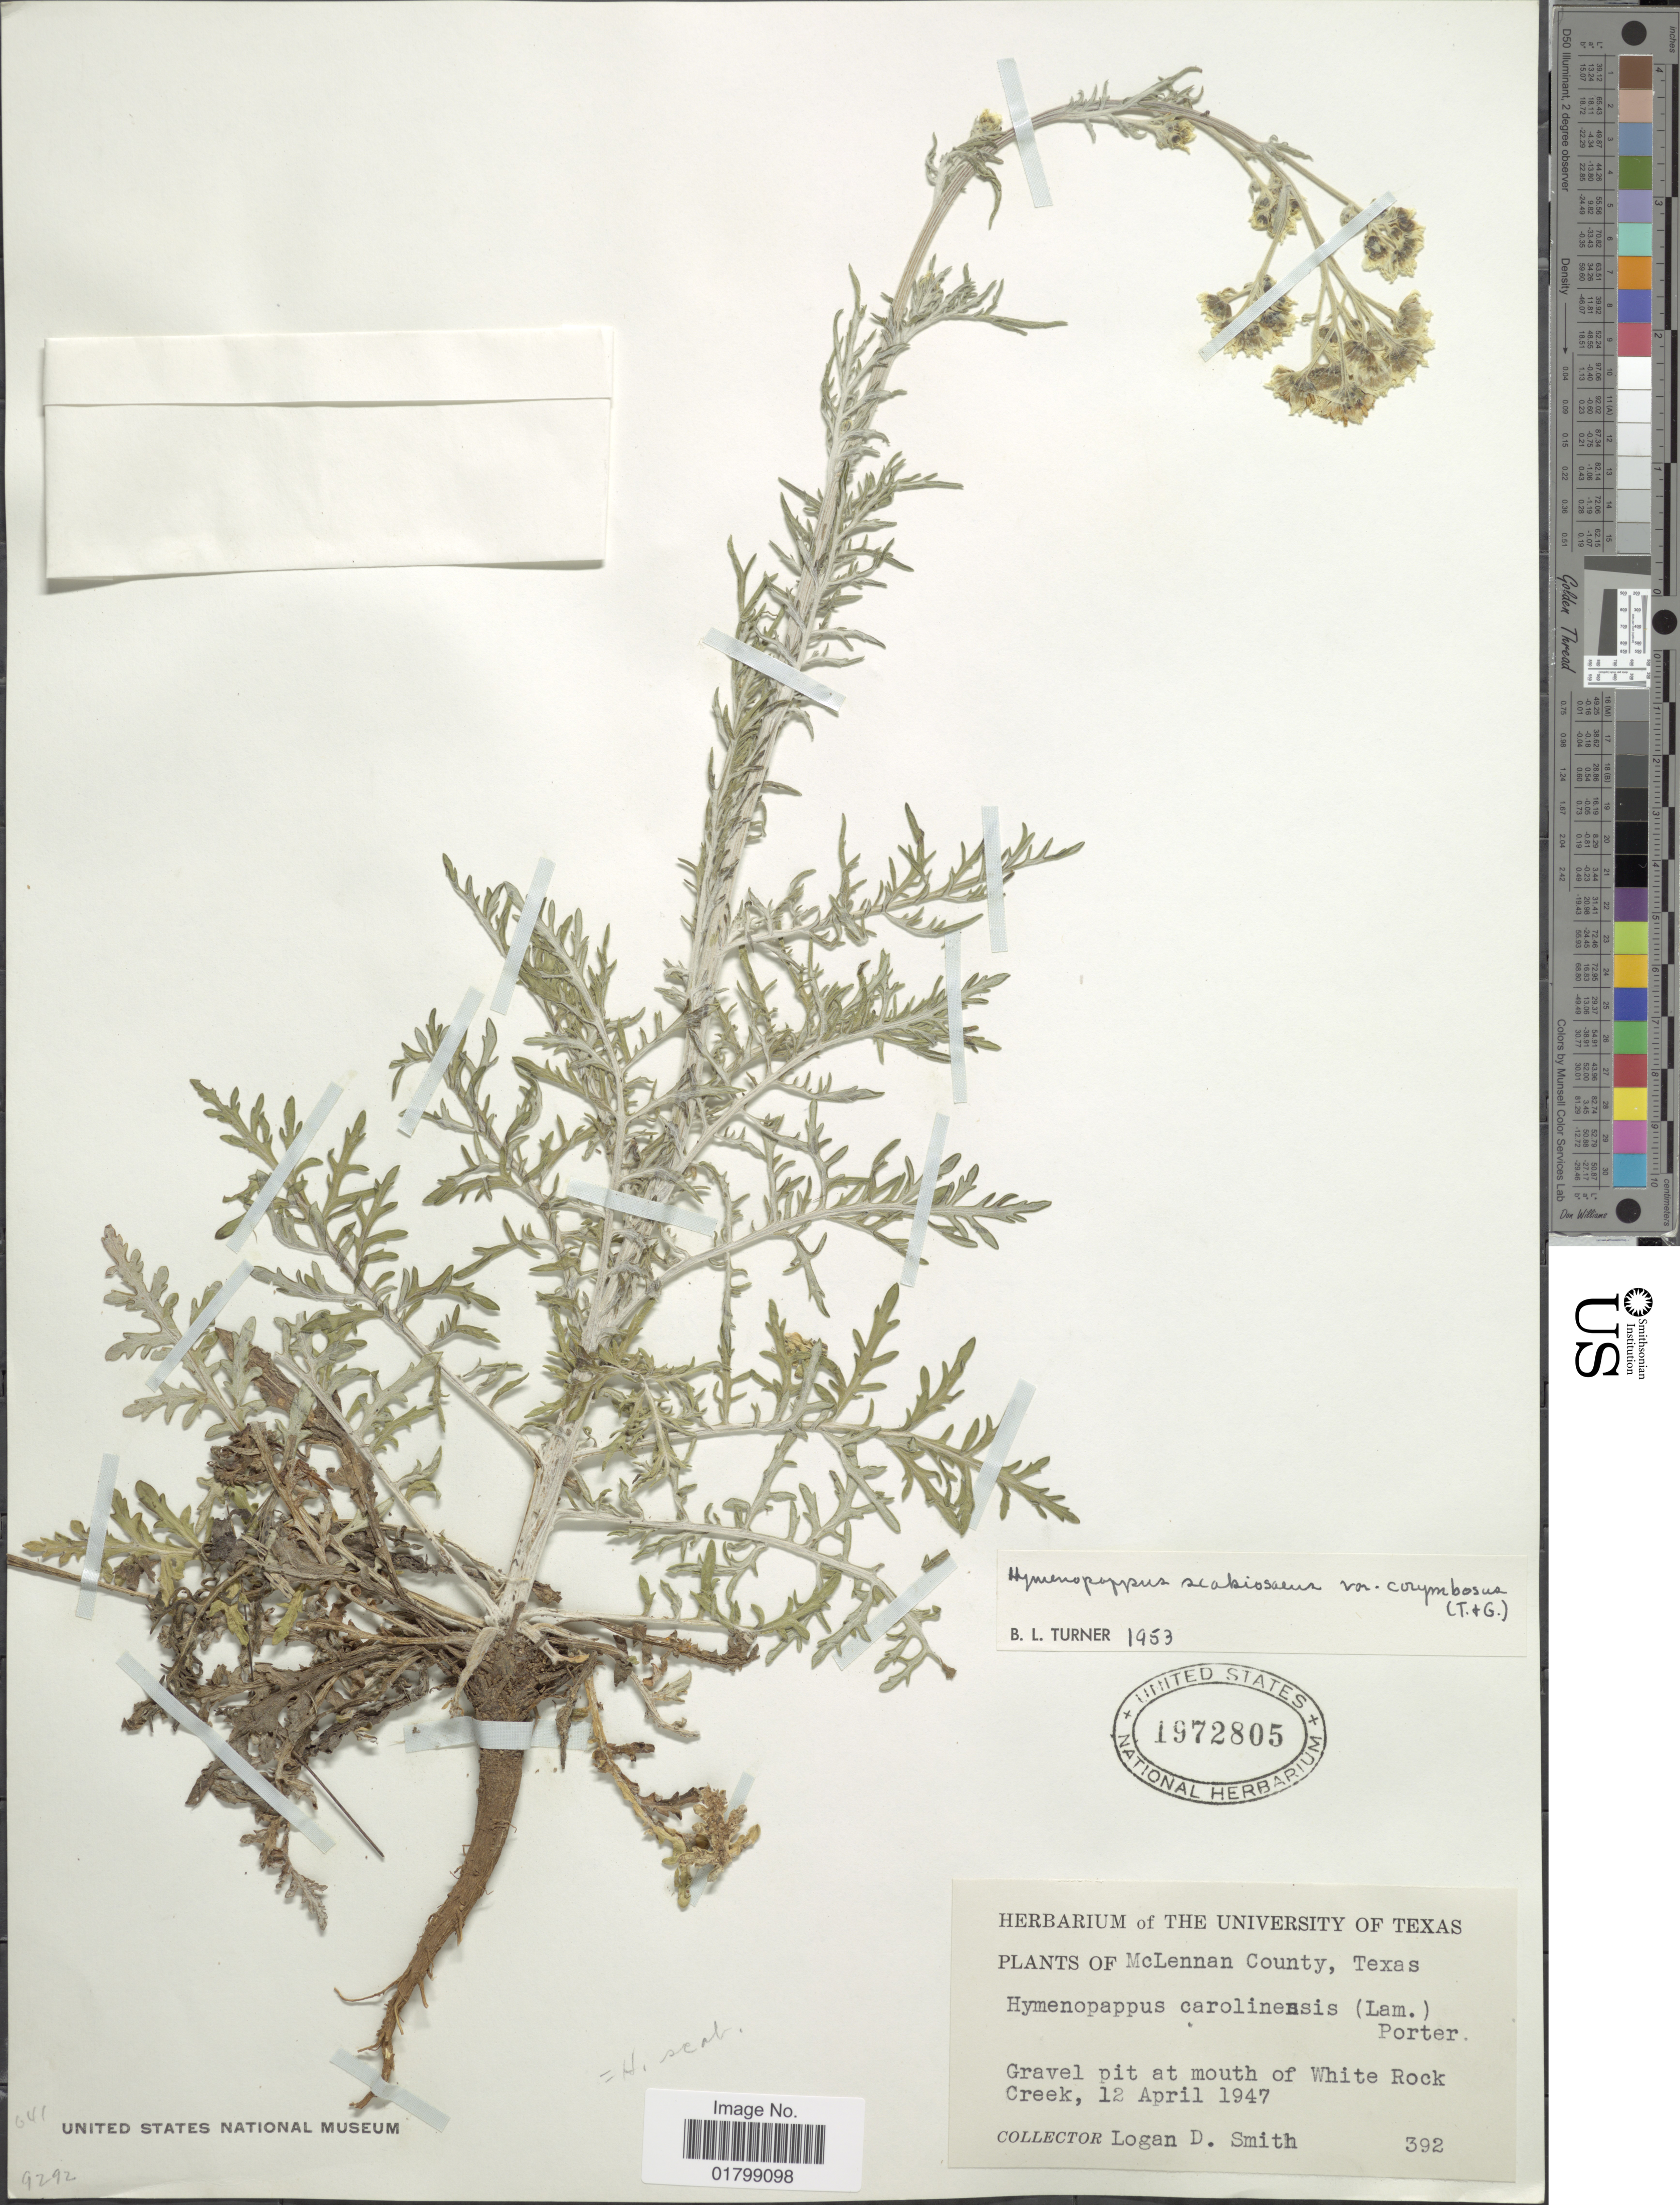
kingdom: Plantae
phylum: Tracheophyta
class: Magnoliopsida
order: Asterales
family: Asteraceae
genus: Hymenopappus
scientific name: Hymenopappus scabiosaeus var. corymbosus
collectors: L. Smith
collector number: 392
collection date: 1947-04-12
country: United States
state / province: Texas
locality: McLennan County, Gravel pit at mouth of White Rock Creek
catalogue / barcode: US 1972805